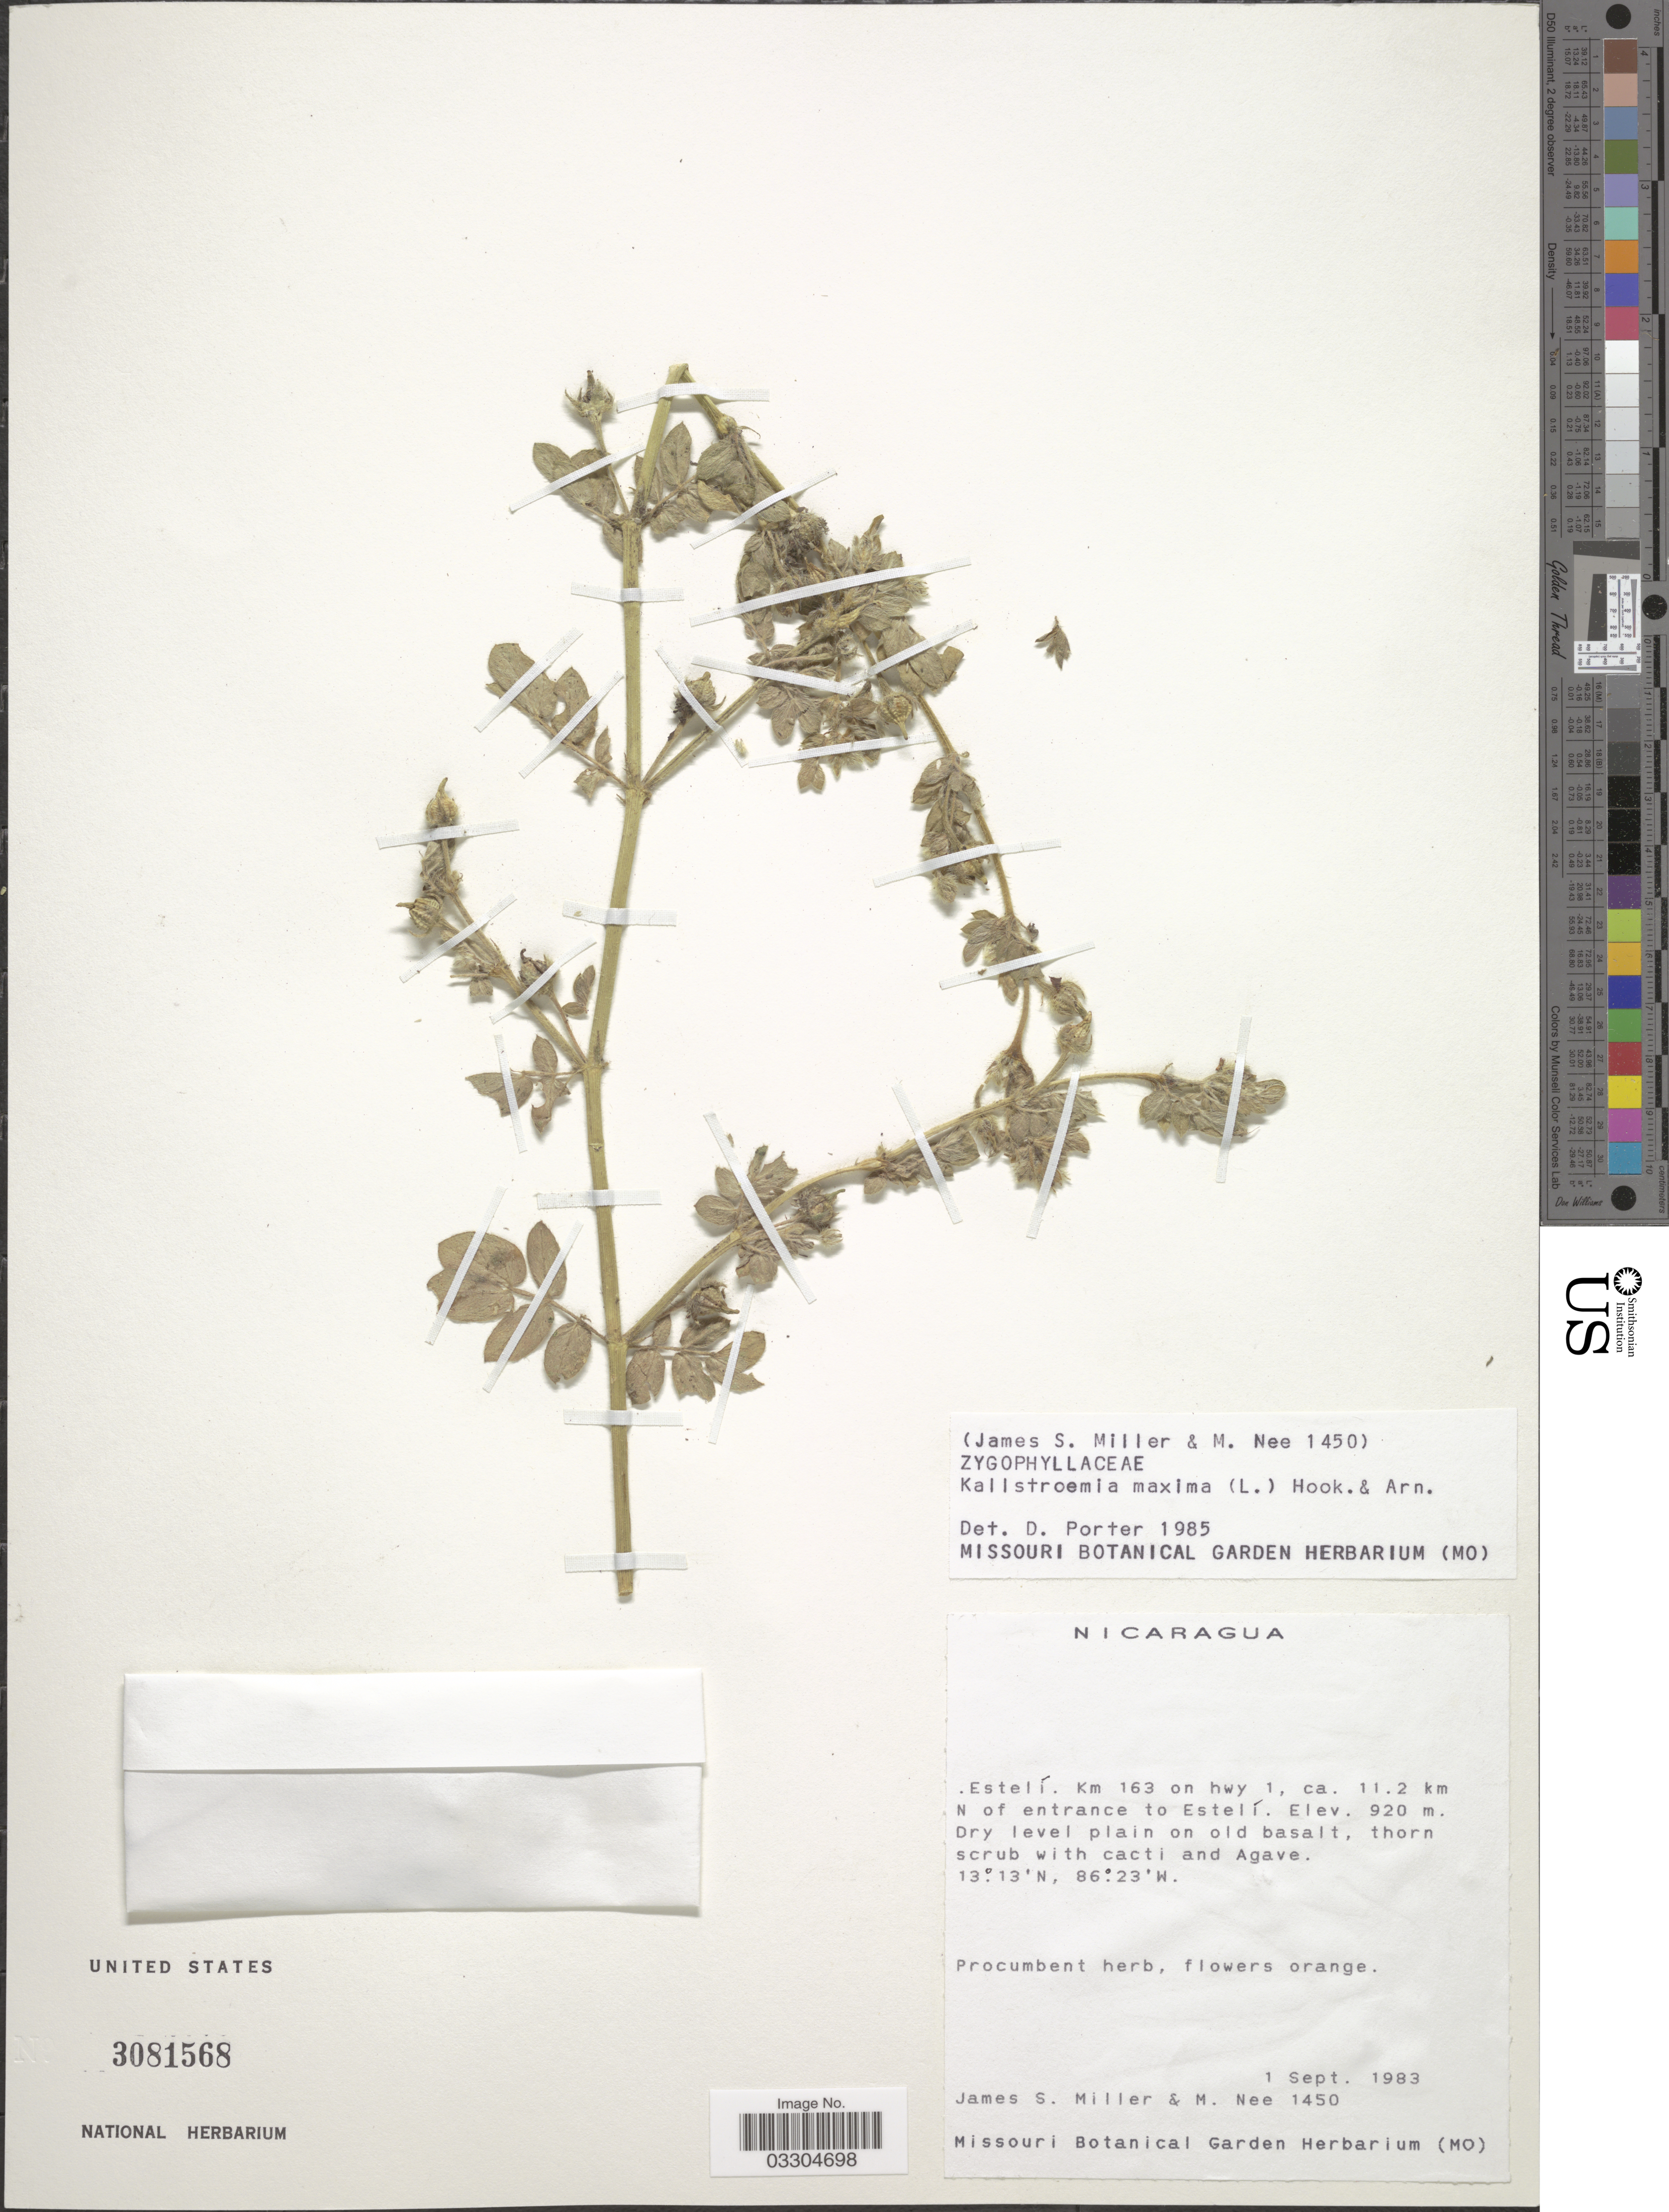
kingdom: Plantae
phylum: Tracheophyta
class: Magnoliopsida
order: Zygophyllales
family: Zygophyllaceae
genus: Kallstroemia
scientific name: Kallstroemia maxima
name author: (L.) Hook. & Arn.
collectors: J. S. Miller & M. Nee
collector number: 1450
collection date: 1983-09-01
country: Nicaragua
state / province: Esteli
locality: Km 163 on hwy 1, ca. 11.2 km N of entrance to Estelí.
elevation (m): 920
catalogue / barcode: US 3081568